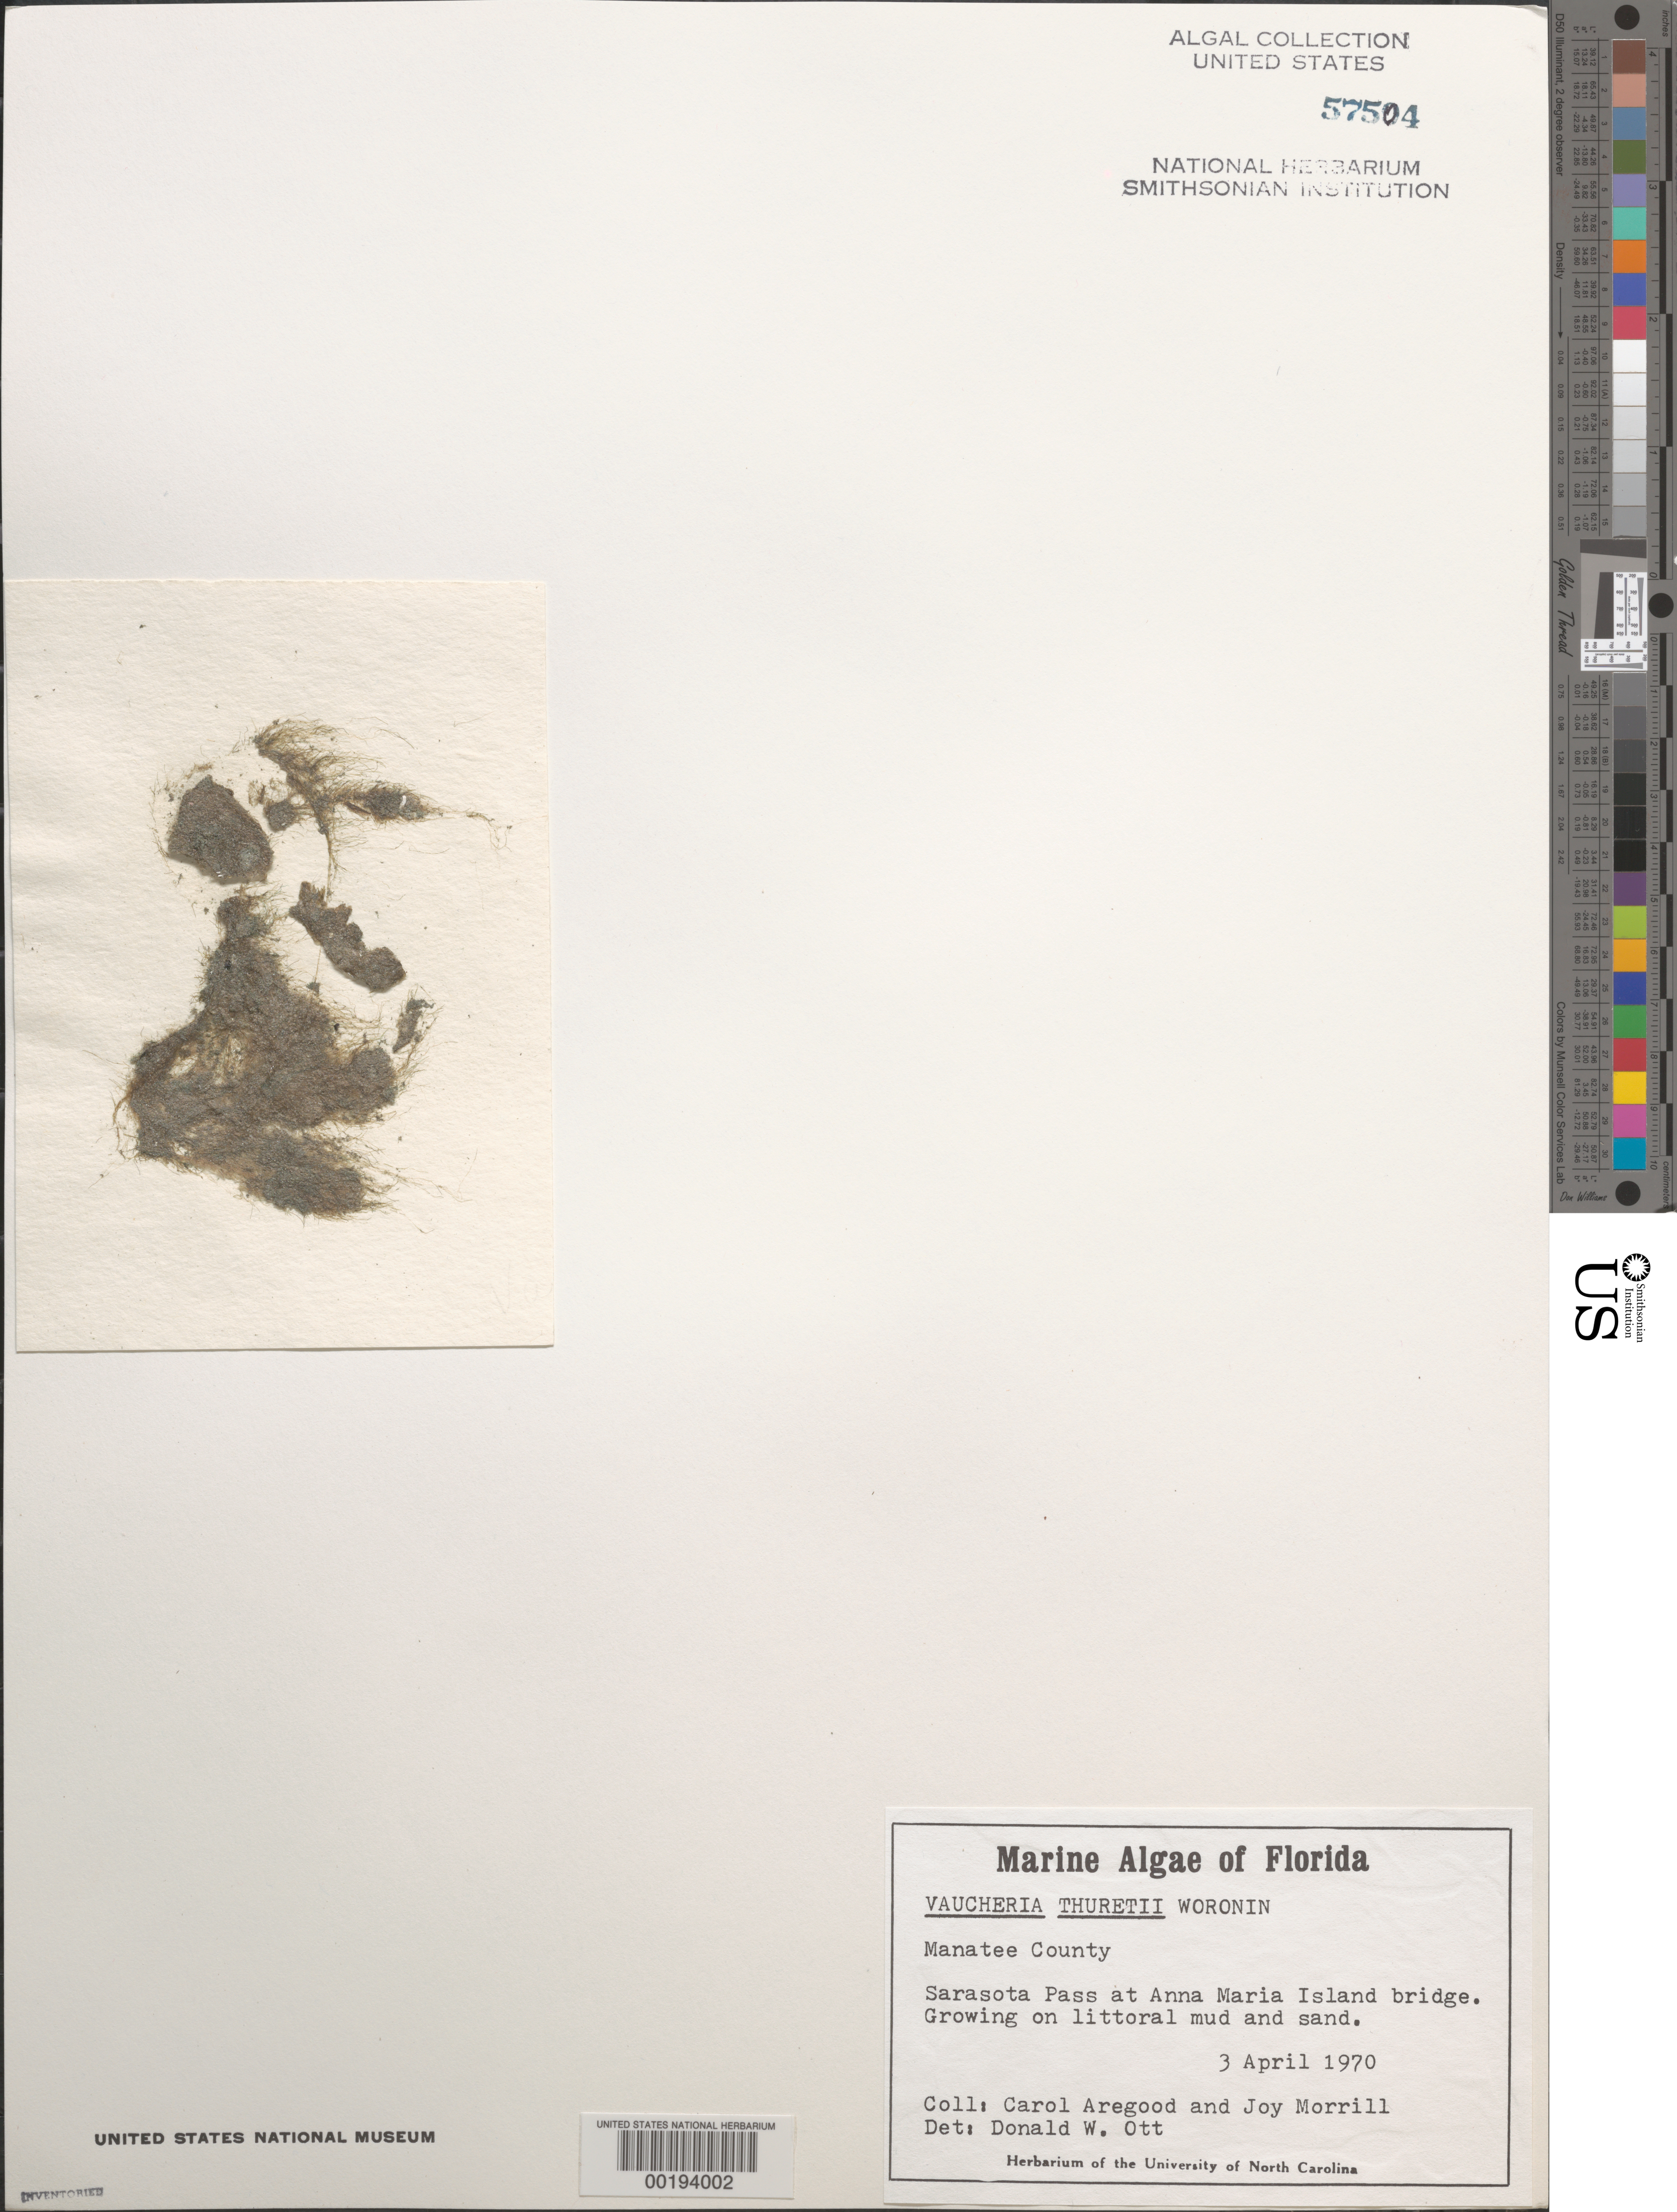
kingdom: Chromista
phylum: Ochrophyta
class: Xanthophyceae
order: Vaucheriales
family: Vaucheriaceae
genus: Vaucheria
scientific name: Vaucheria thuretii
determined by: Ott, D. W.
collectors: C. Aregood & J. Morrill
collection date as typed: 03 Apr 1970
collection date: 1970-04-03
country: United States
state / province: Florida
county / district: Manatee County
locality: Sarasota Pass at Anna Maria Island Bridge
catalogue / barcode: US 57504